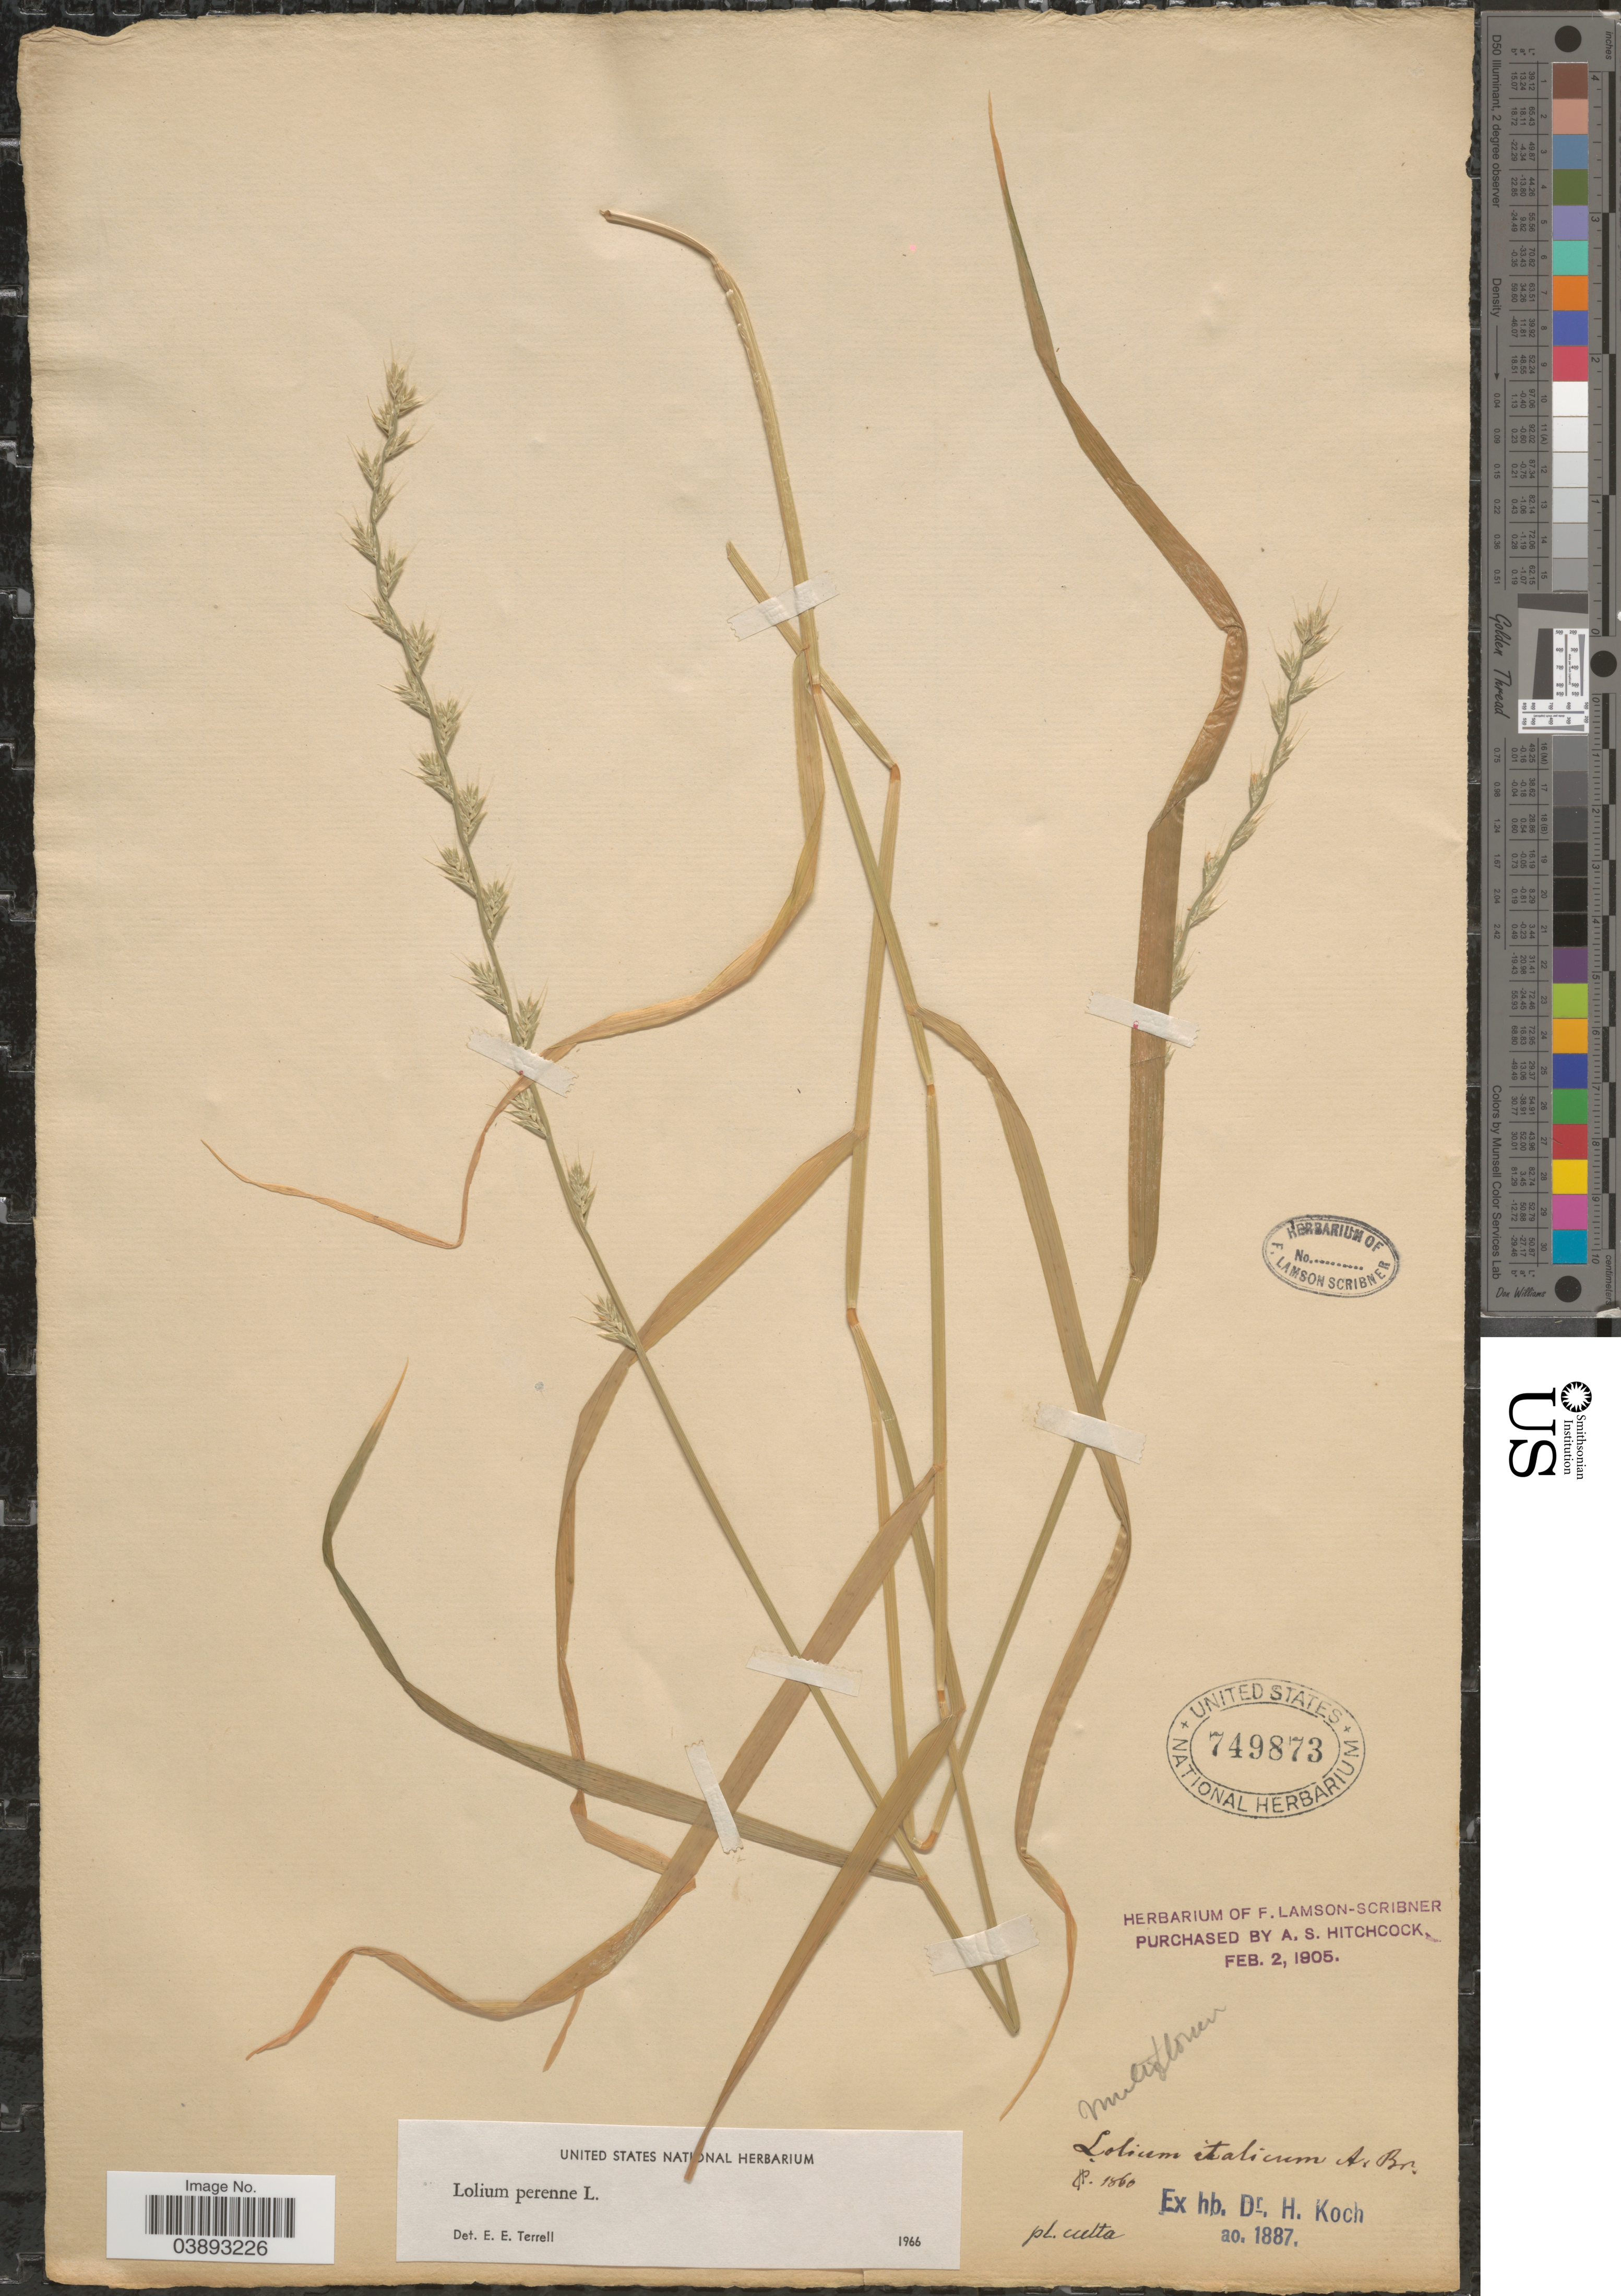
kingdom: Plantae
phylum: Tracheophyta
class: Liliopsida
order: Poales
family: Poaceae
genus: Lolium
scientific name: Lolium perenne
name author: L.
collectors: Ex herb. Dr. H. Koch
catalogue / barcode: US 749873